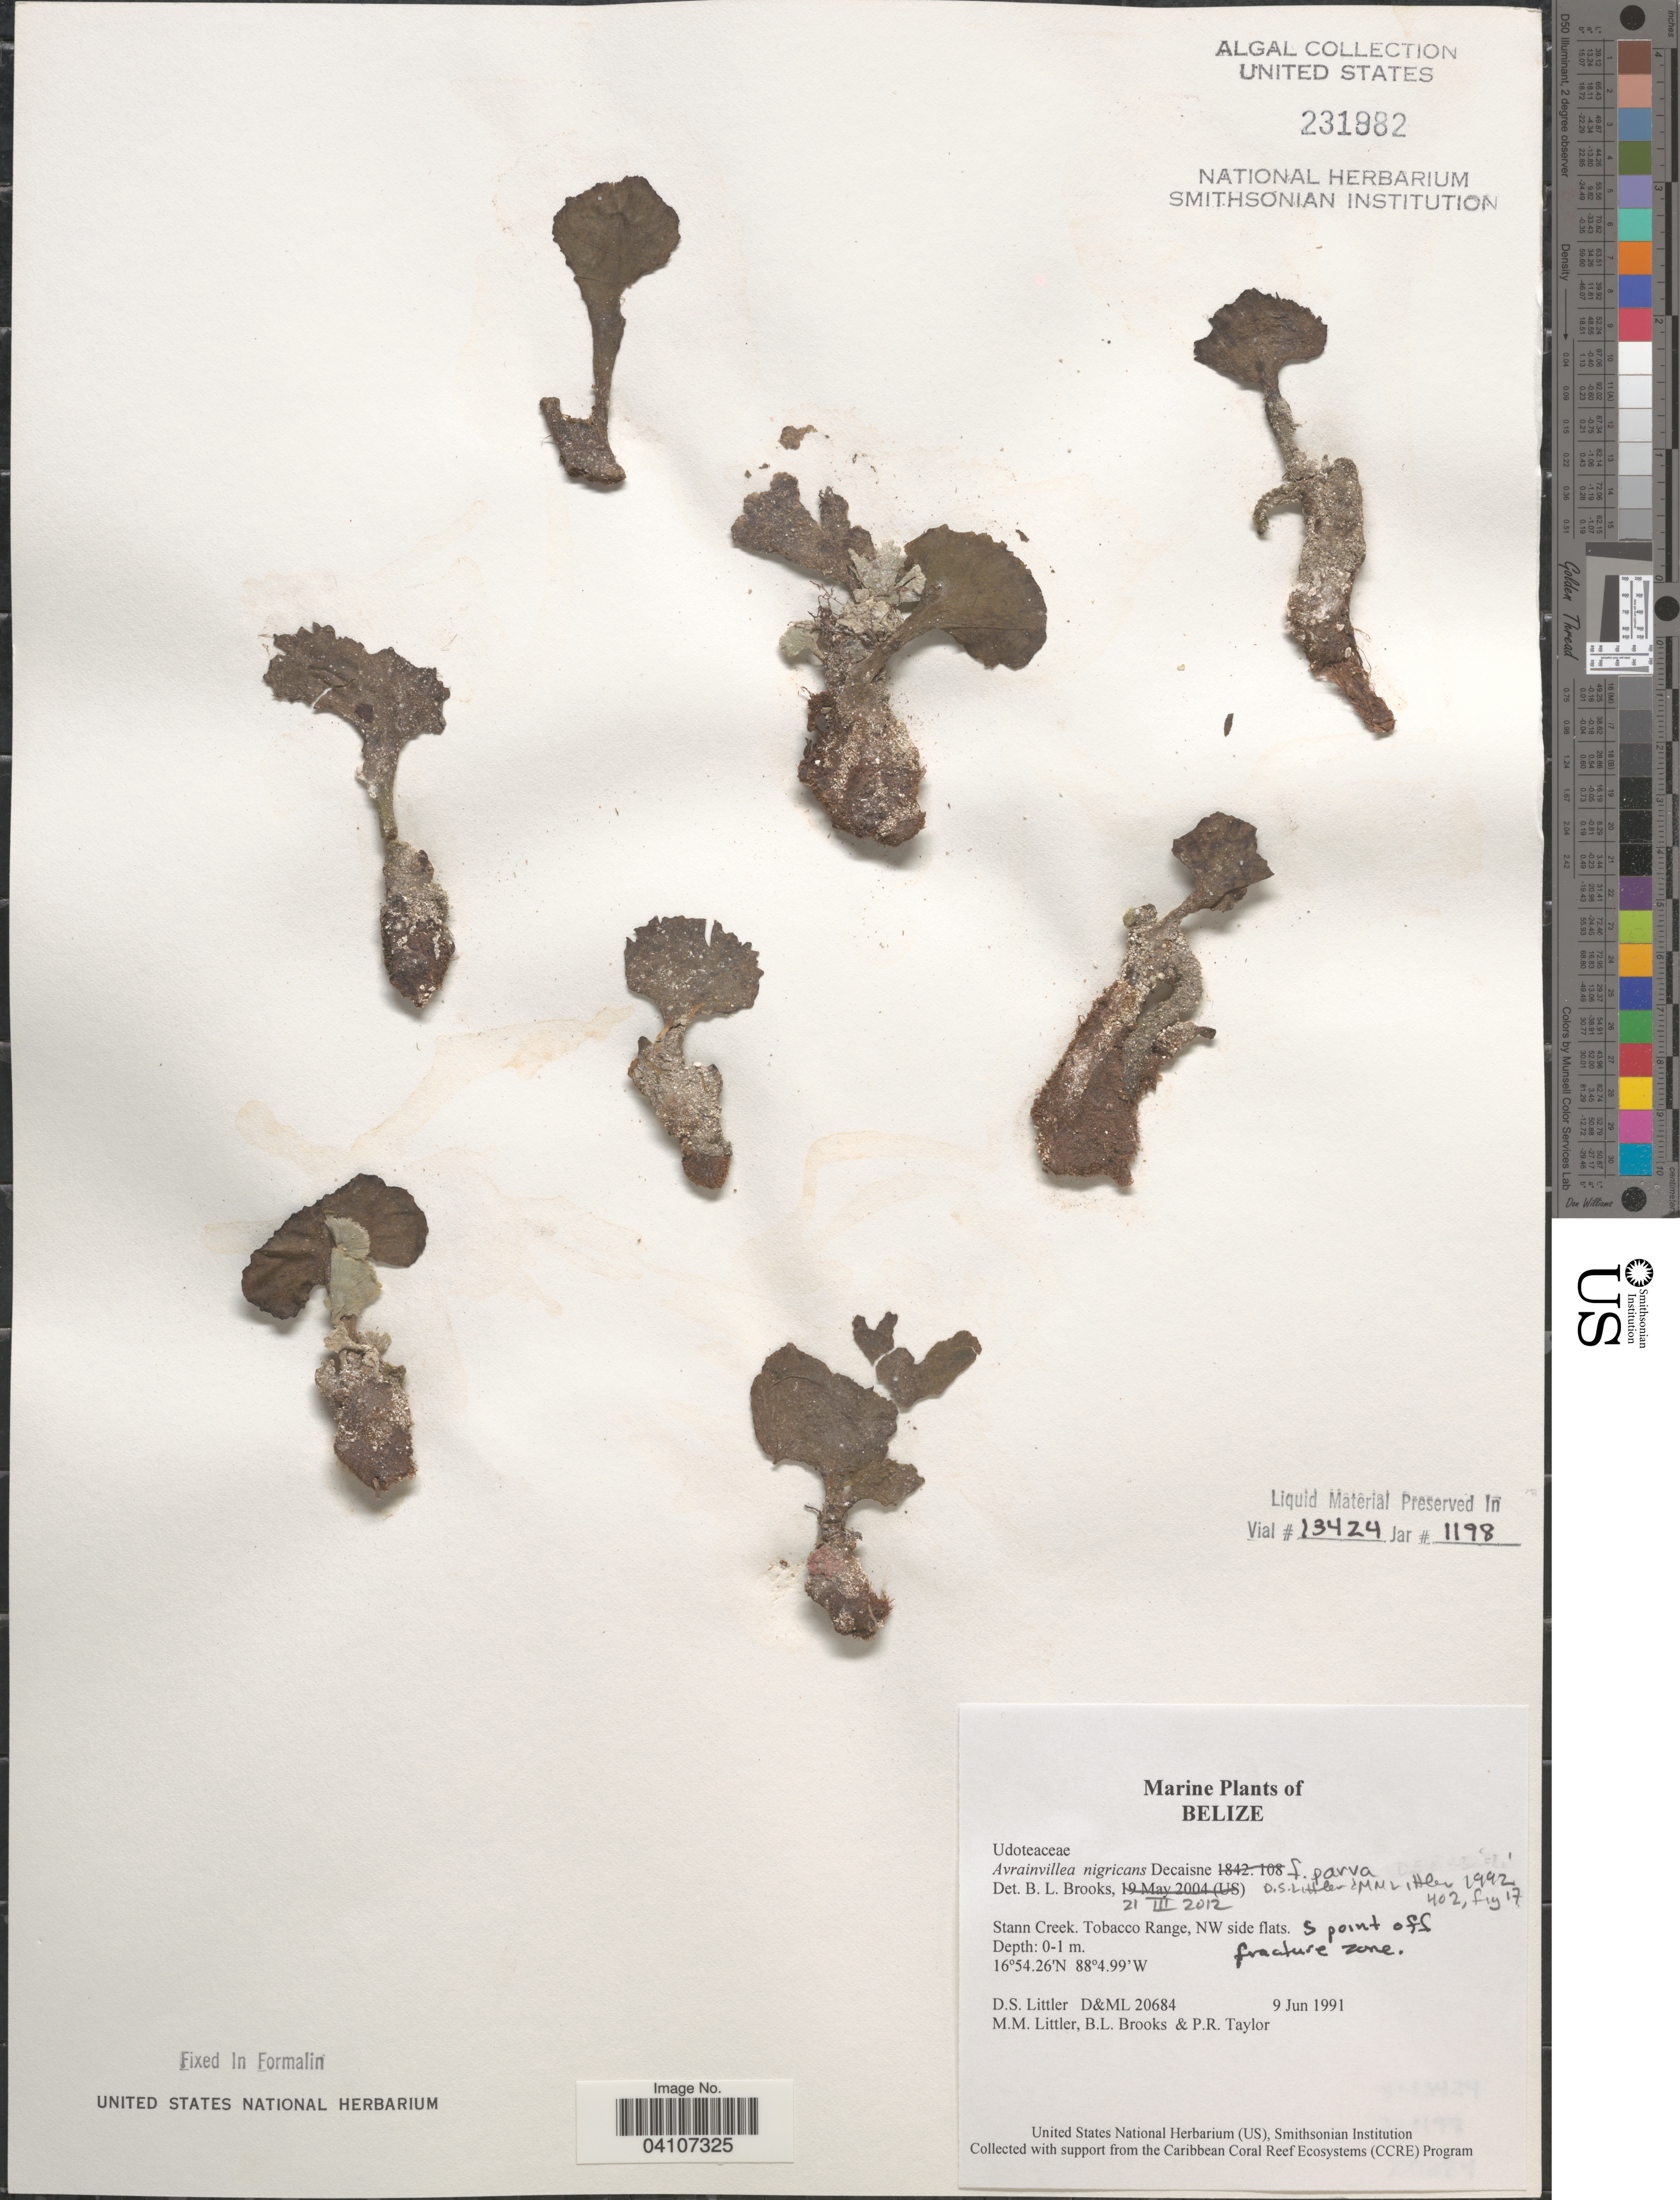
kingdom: Plantae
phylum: Chlorophyta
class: Ulvophyceae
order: Bryopsidales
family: Dichotomosiphonaceae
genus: Avrainvillea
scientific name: Avrainvillea nigricans f. parva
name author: D.S. Littler & Littler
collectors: D. S. Littler, B. Brooks & P. R. Taylor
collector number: D&ML 20684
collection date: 1991-06-09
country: Belize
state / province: Stann Creek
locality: Tobacco Range, NW side flats. S point off fracture zone.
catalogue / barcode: US 231882